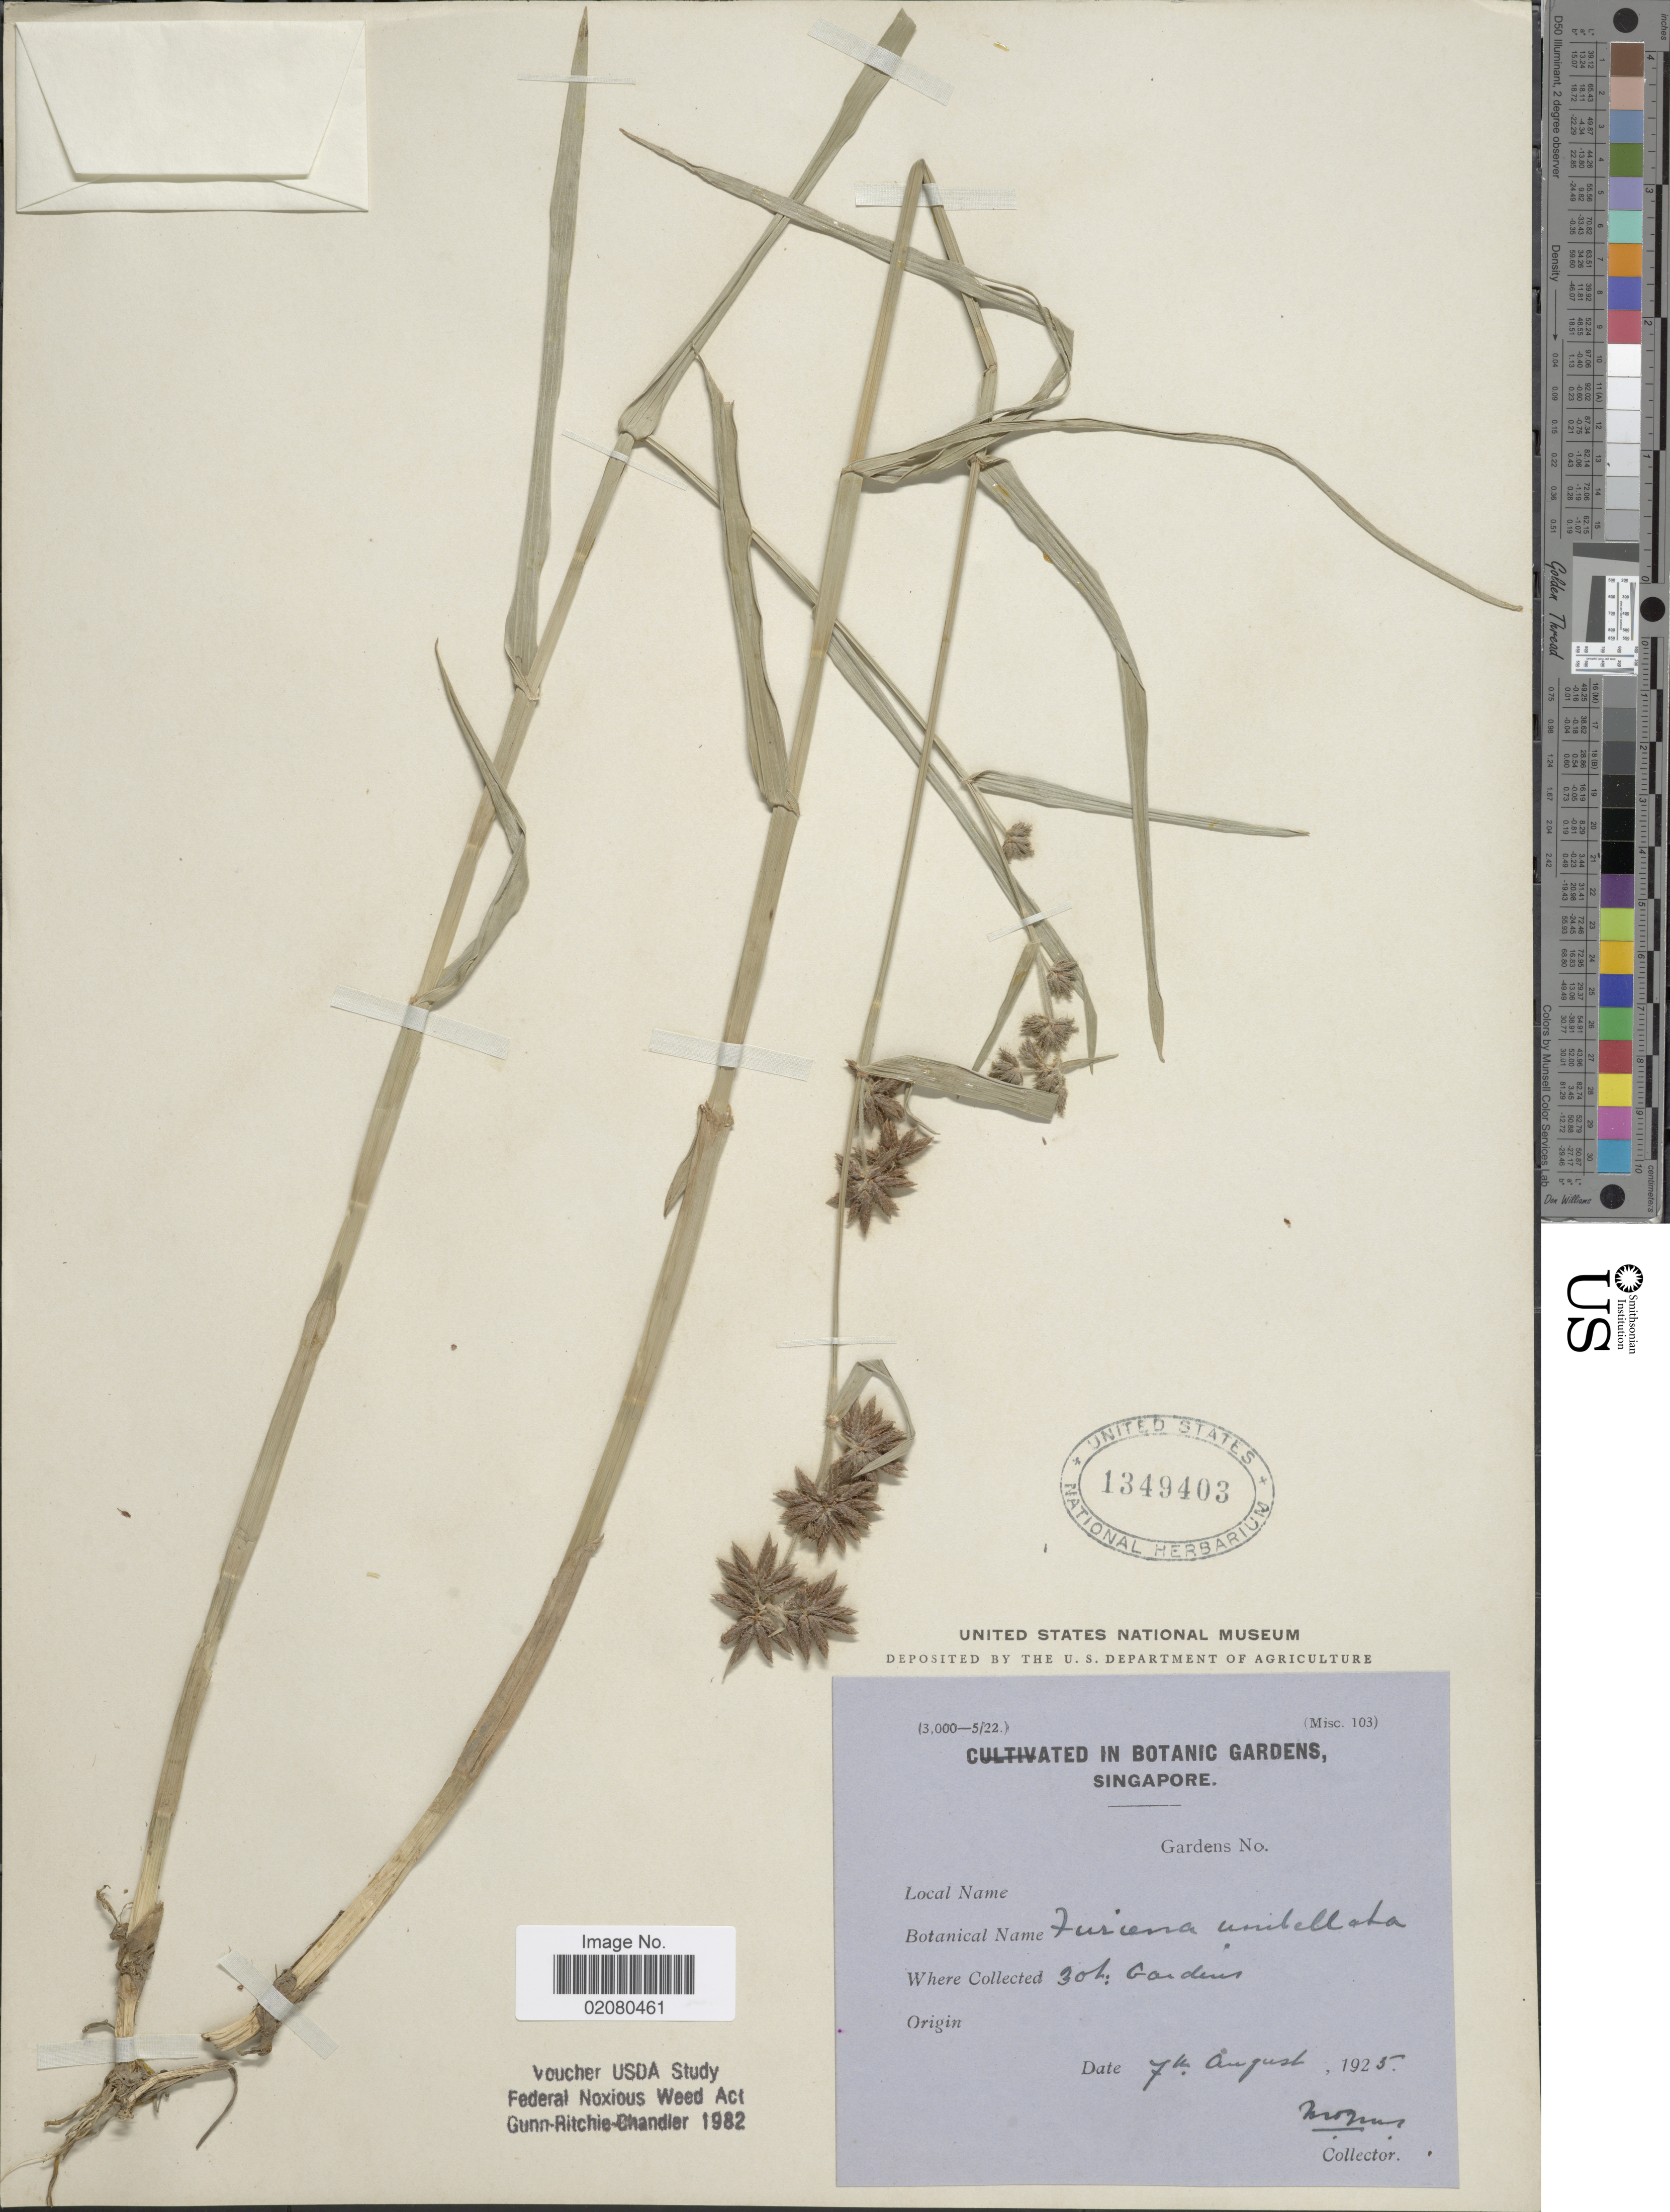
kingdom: Plantae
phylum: Tracheophyta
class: Liliopsida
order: Poales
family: Cyperaceae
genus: Fuirena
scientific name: Fuirena umbellata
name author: Rottb.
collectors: Mognus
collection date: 1925-08-07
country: Singapore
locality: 30th Gardens, in Botanic Gardens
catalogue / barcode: US 1349403